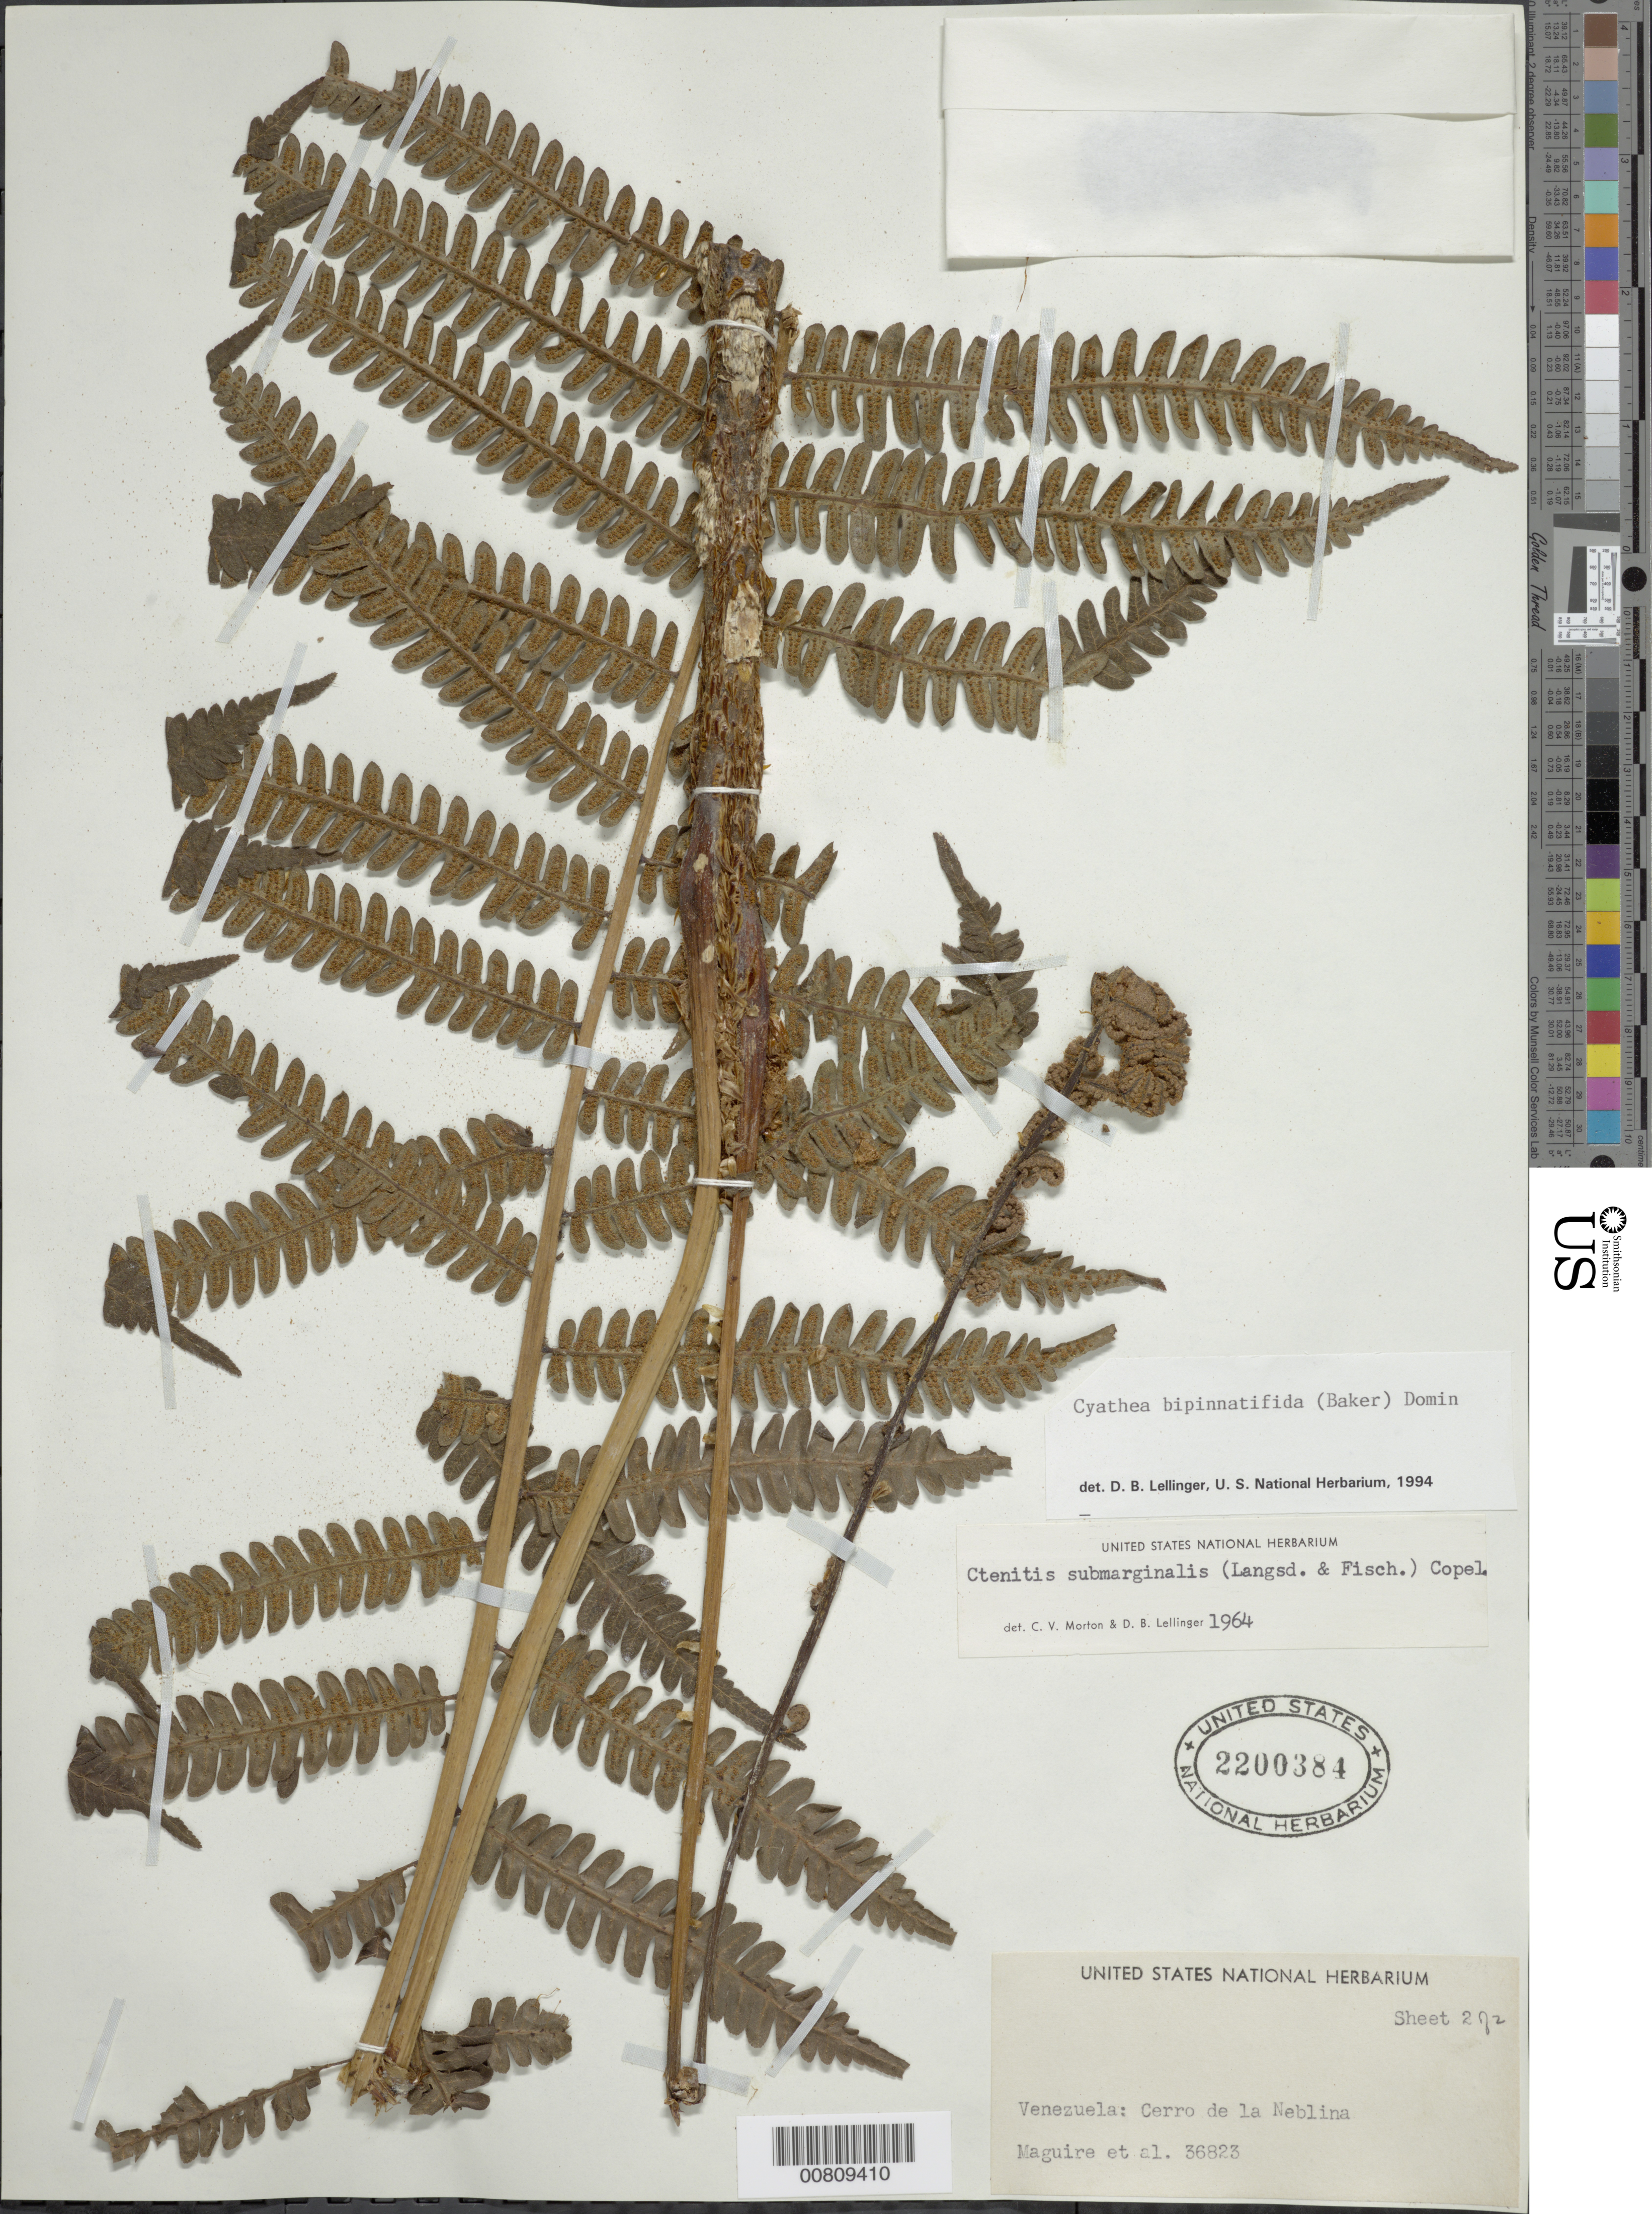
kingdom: Plantae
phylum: Tracheophyta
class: Polypodiopsida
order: Cyatheales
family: Cyatheaceae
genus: Cyathea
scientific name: Cyathea bipinnatifida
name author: (Baker) Domin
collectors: B. Maguire & et al.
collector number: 36823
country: Venezuela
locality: Venezuela: Cerro de la Neblina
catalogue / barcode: US 2200384